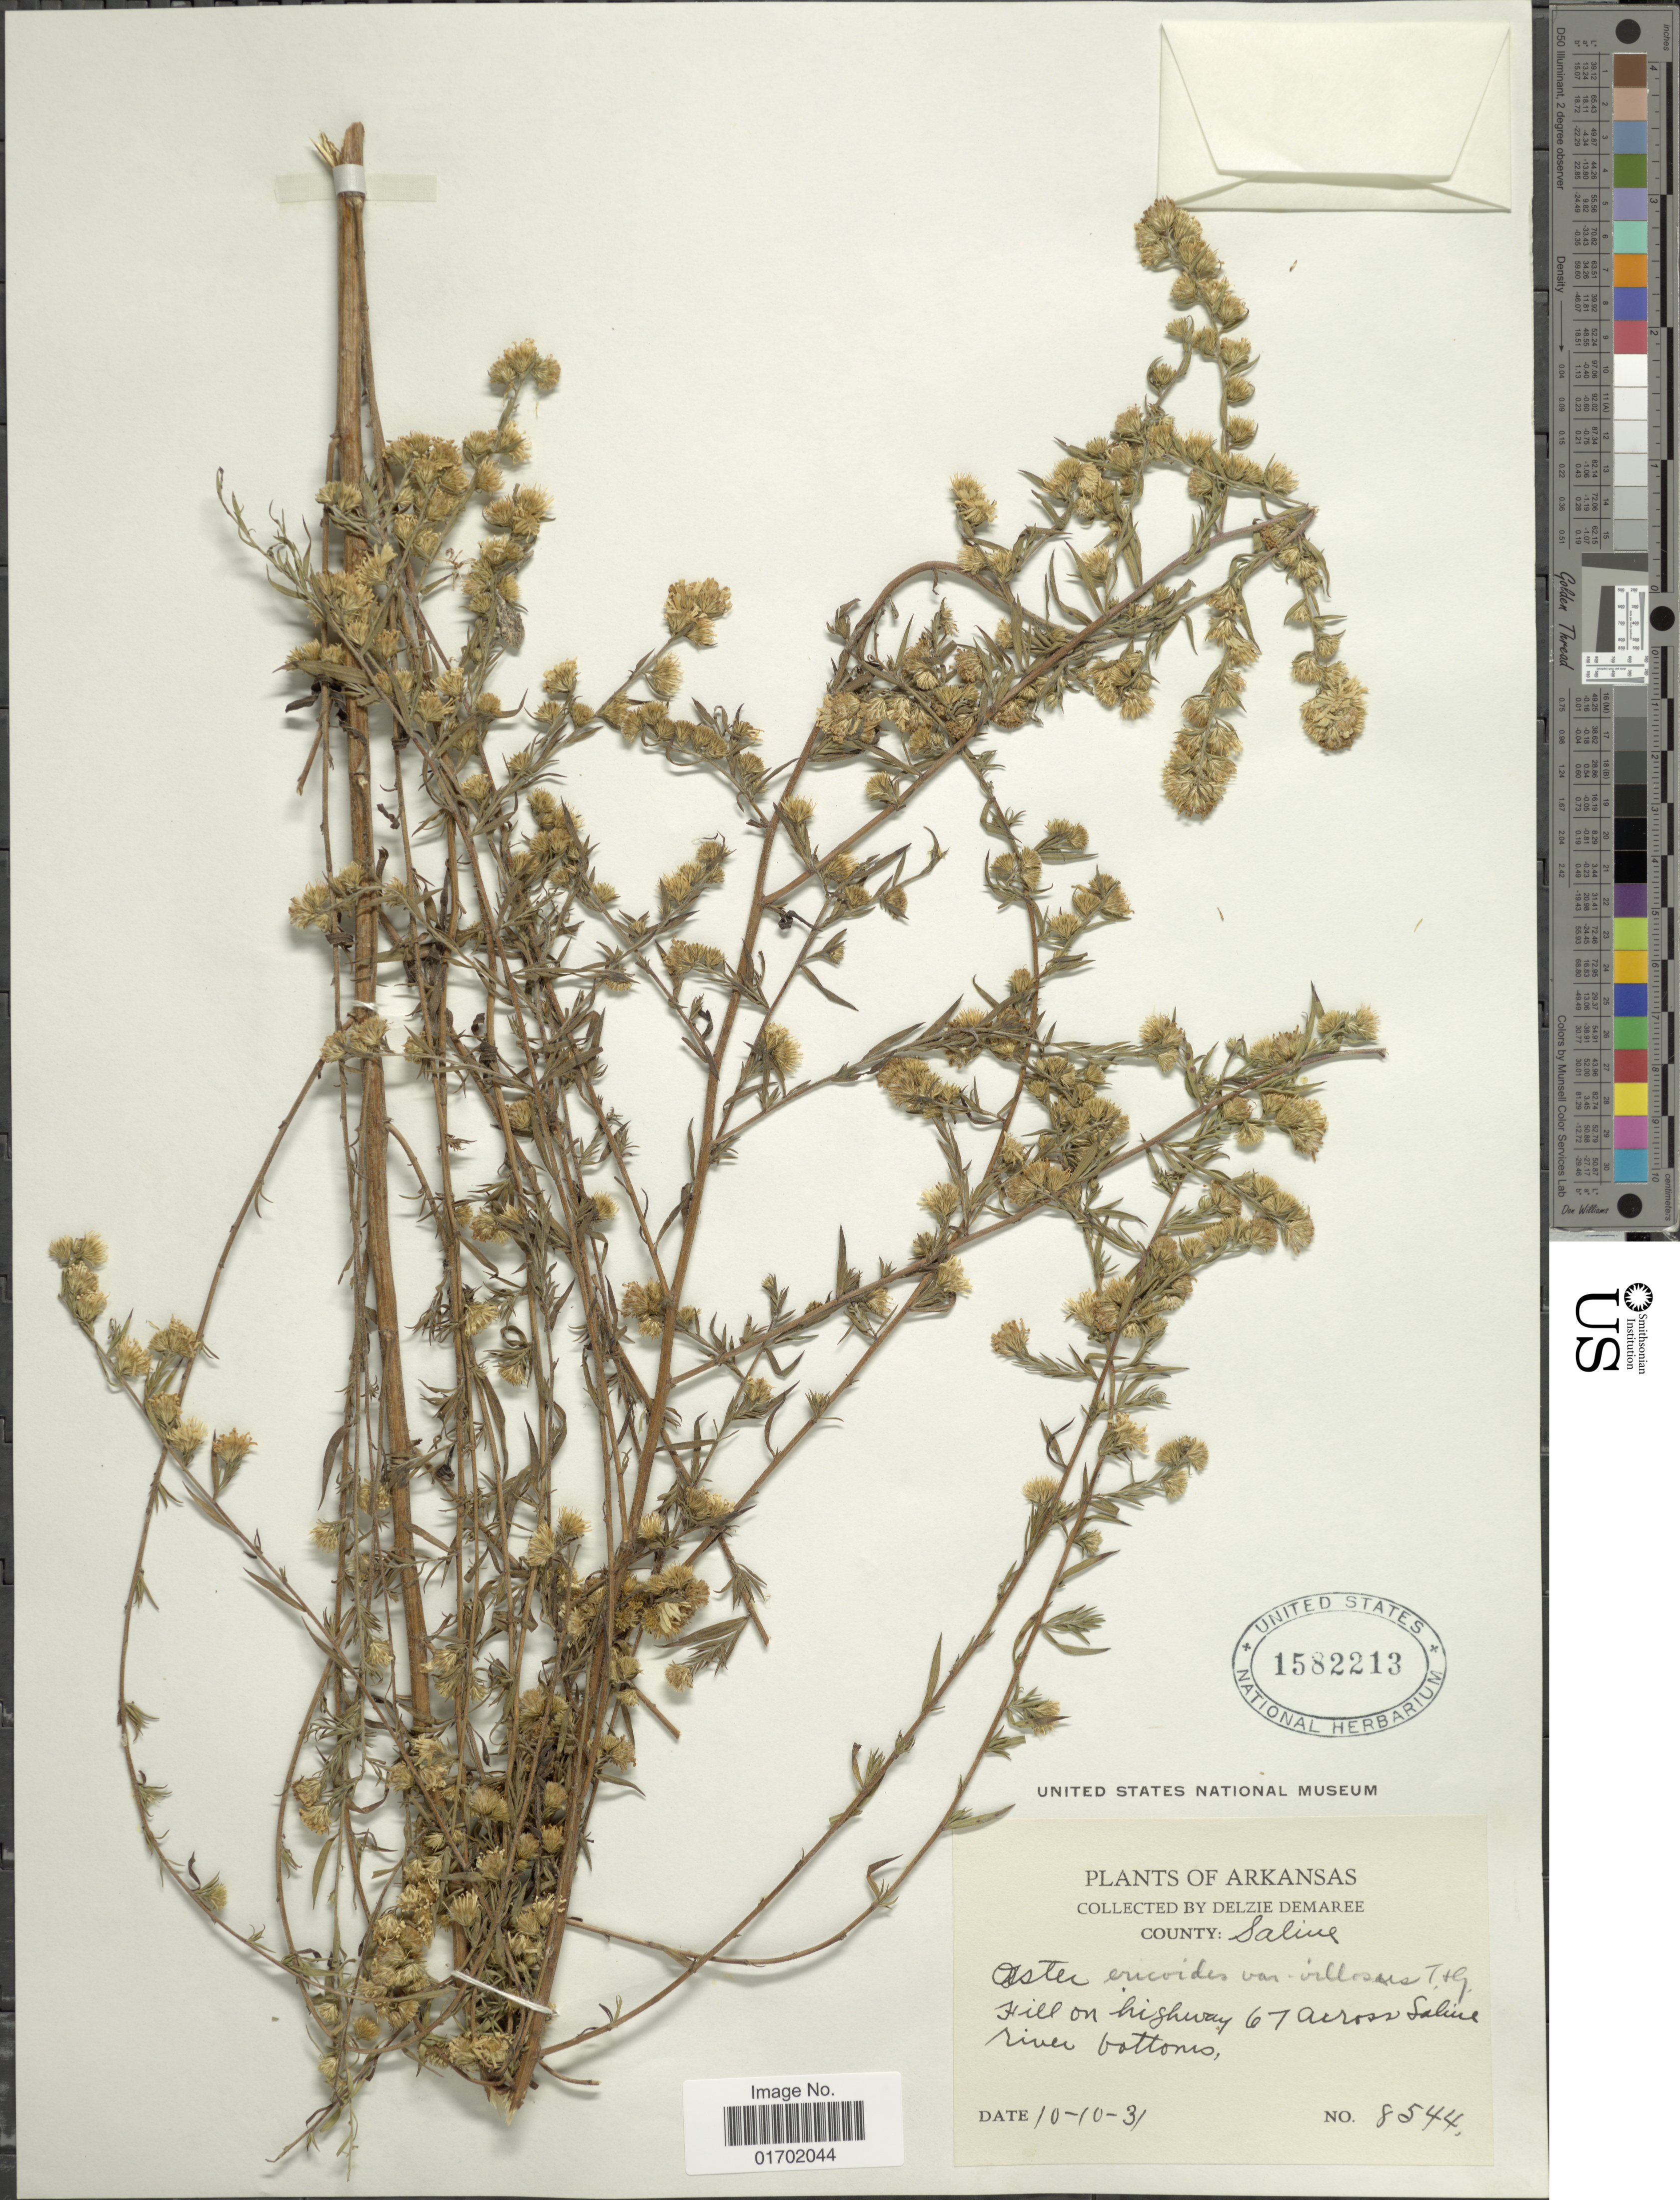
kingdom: Plantae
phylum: Tracheophyta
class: Magnoliopsida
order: Asterales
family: Asteraceae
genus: Symphyotrichum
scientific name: Symphyotrichum pilosum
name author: (Willd.) G.L. Nesom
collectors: D. Demaree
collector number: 8544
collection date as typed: Transcribed d/m/y: 10/10/31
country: United States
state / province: Arkansas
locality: County Saline, Hill on highway 67 across Saline river bottoms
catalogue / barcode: US 1582213